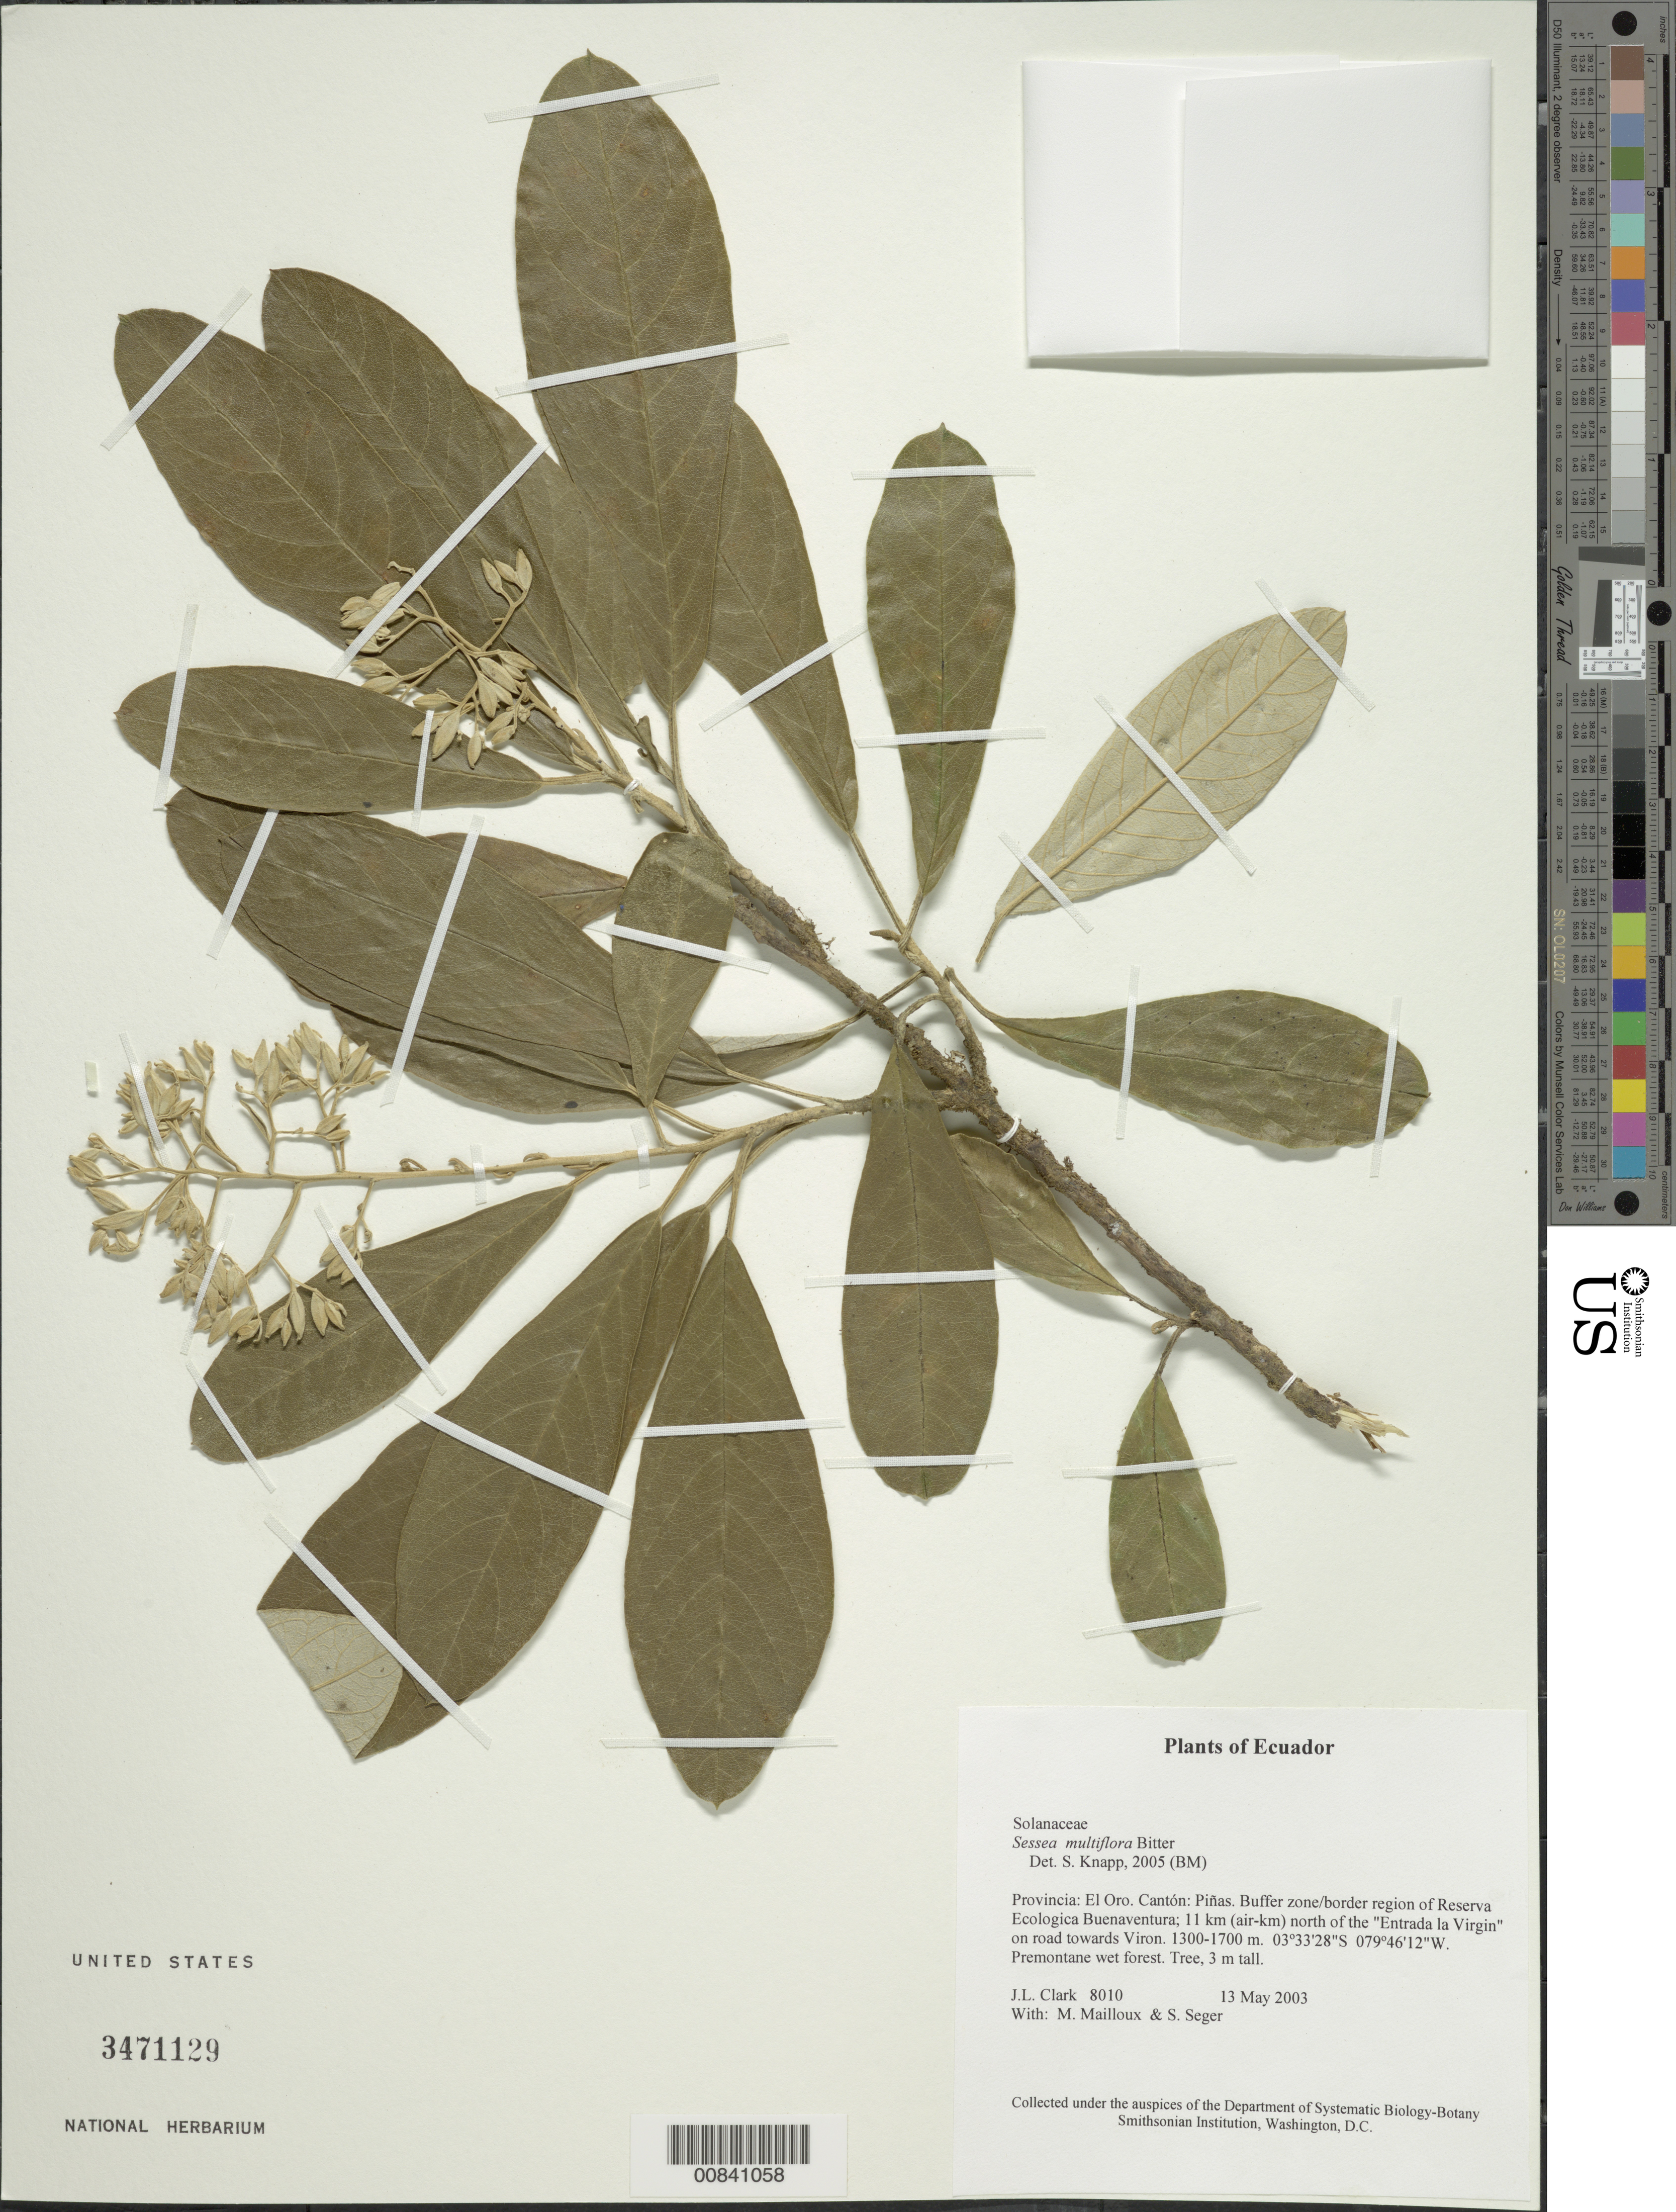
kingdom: Plantae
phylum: Tracheophyta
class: Magnoliopsida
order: Solanales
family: Solanaceae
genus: Sessea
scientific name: Sessea stipulata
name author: Ruiz & Pav.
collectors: J. L. Clark, M. Mailloux & S. Seger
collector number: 8010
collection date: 2003-05-13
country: Ecuador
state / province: El Oro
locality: Cantón: Piñas. Buffer zone/ border region of Reserva Ecologica Buanventura; 11 km (air-km) north of the "Entrada la Virgin" on road towards Viron.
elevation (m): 1300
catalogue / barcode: US 3471129